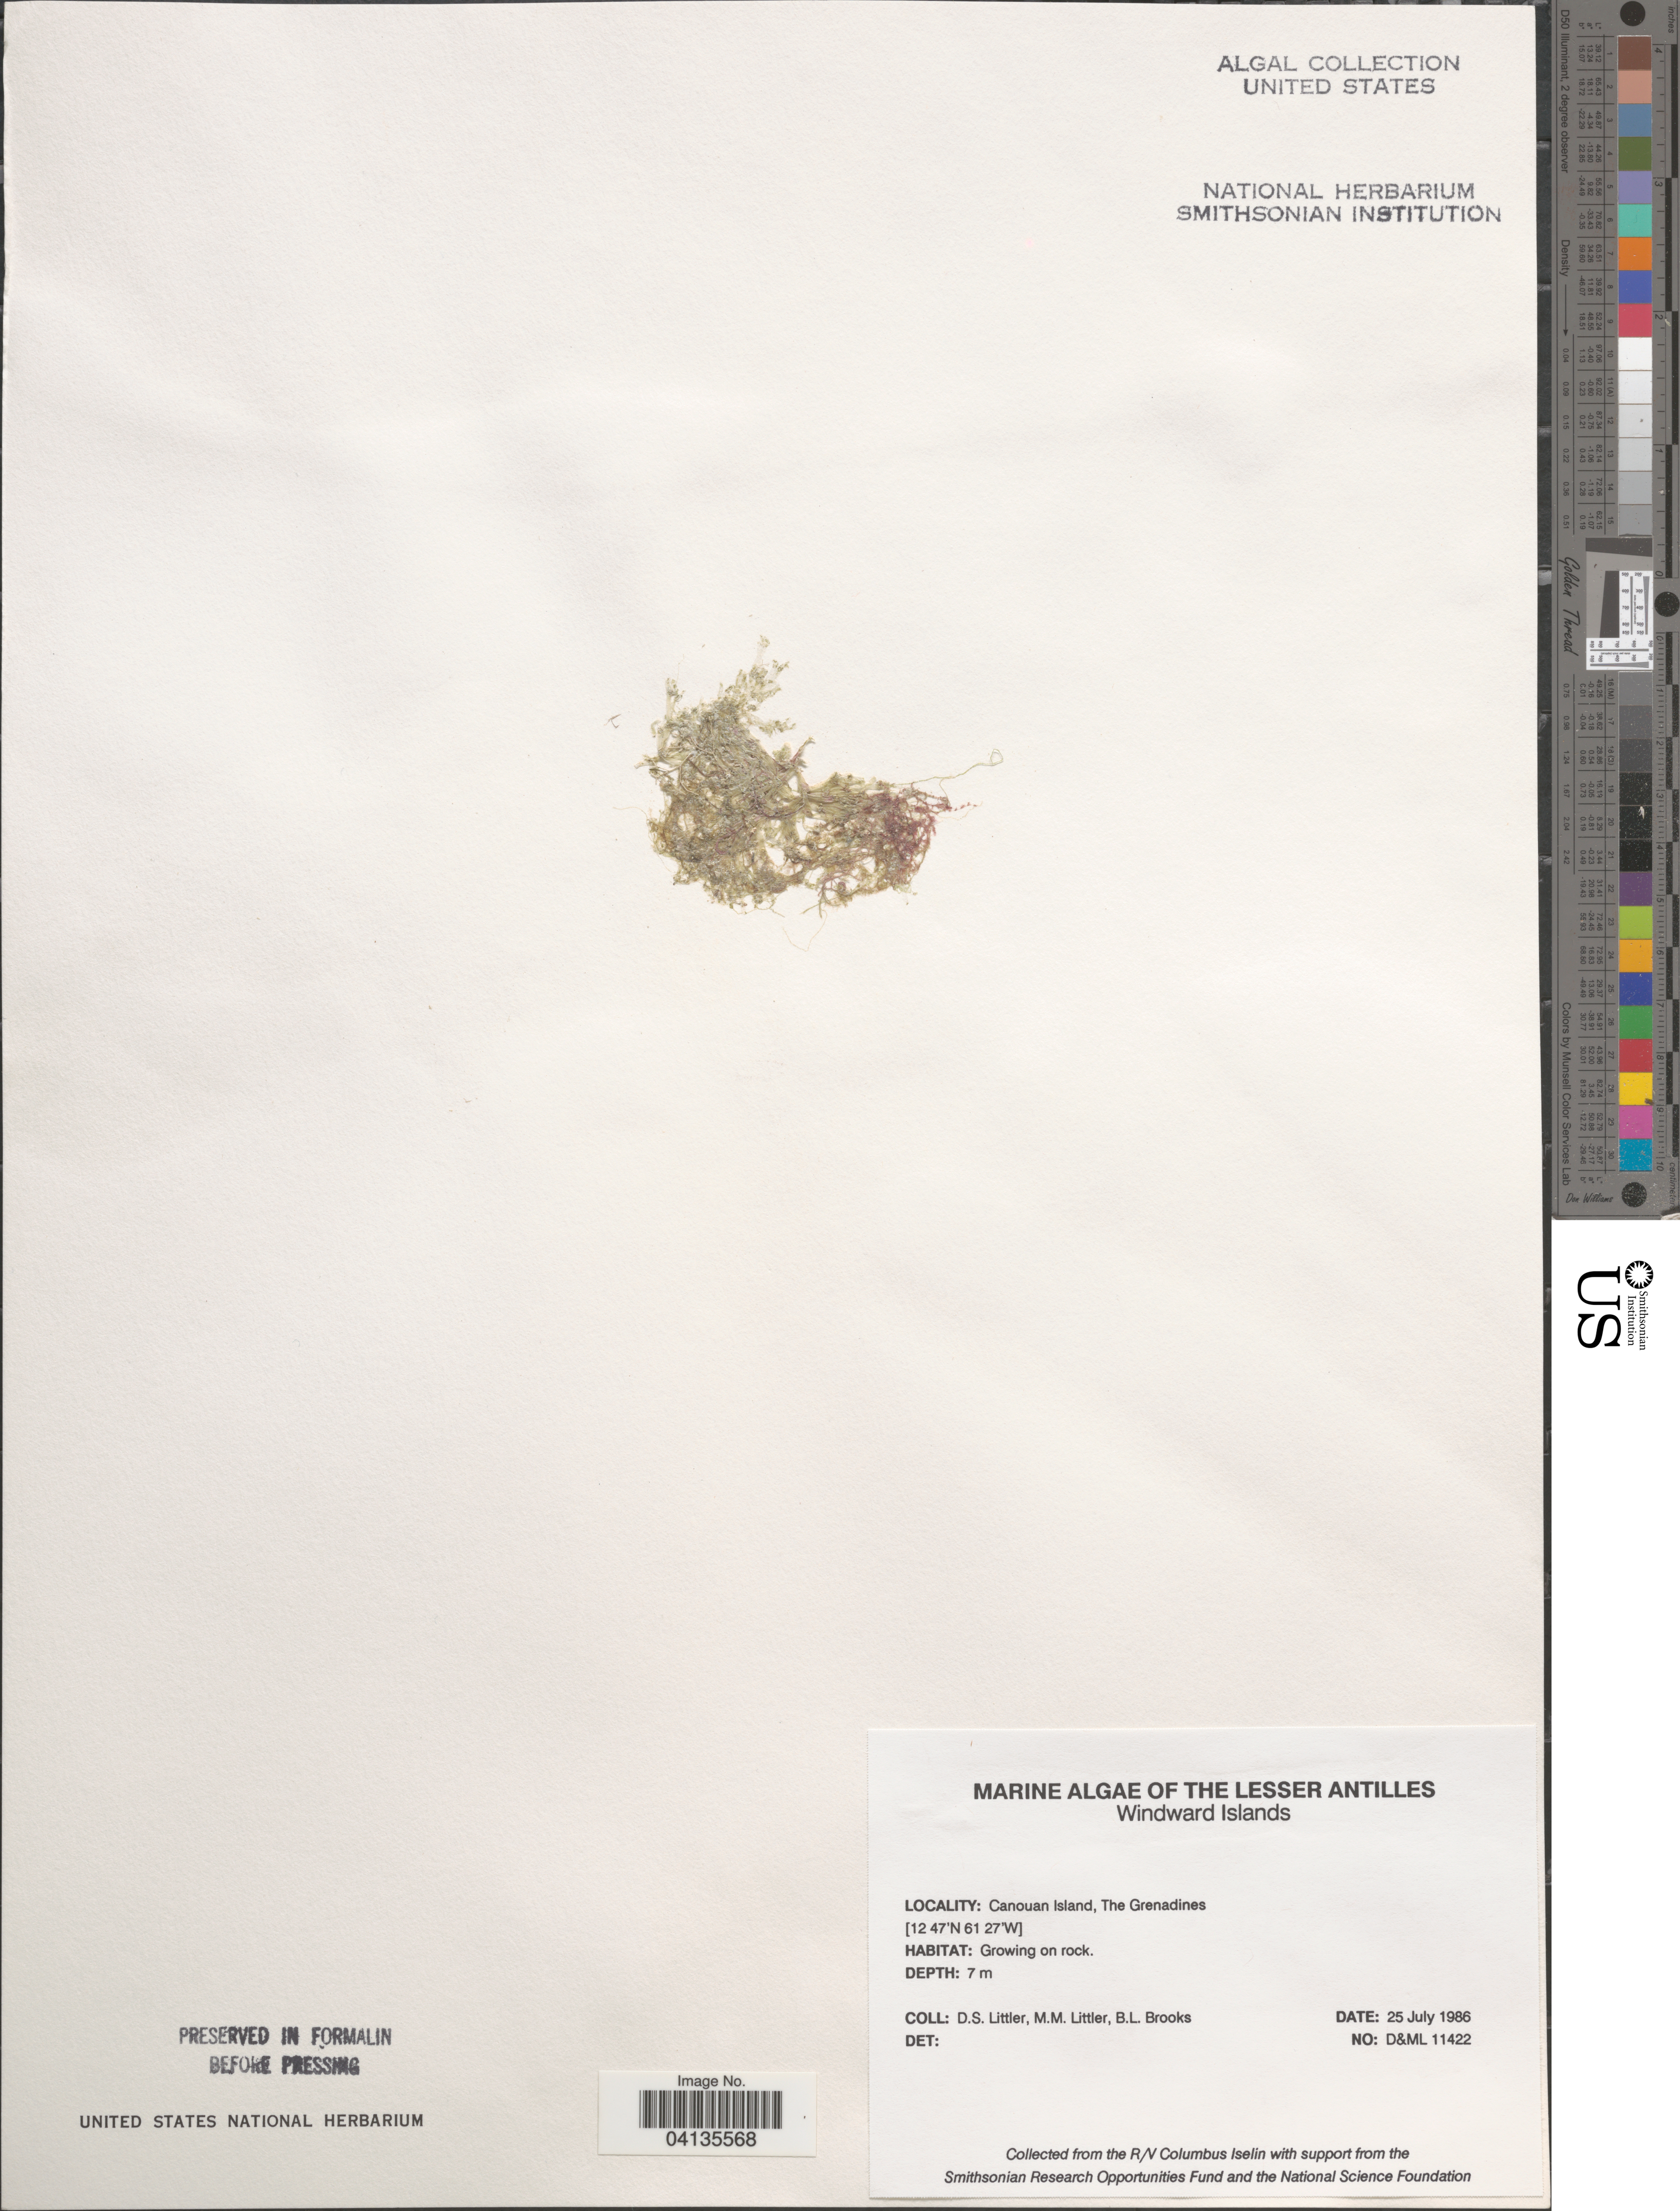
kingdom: Plantae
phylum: Chlorophyta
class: Ulvophyceae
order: Siphonocladales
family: Siphonocladaceae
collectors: D. S. Littler & B. Brooks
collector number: D&ML11422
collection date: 1986-07-25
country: St. Vincent - Grenadines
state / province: Grenadines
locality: The Lesser Antilles. Windward Islands. Canouan Island.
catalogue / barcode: US 328852